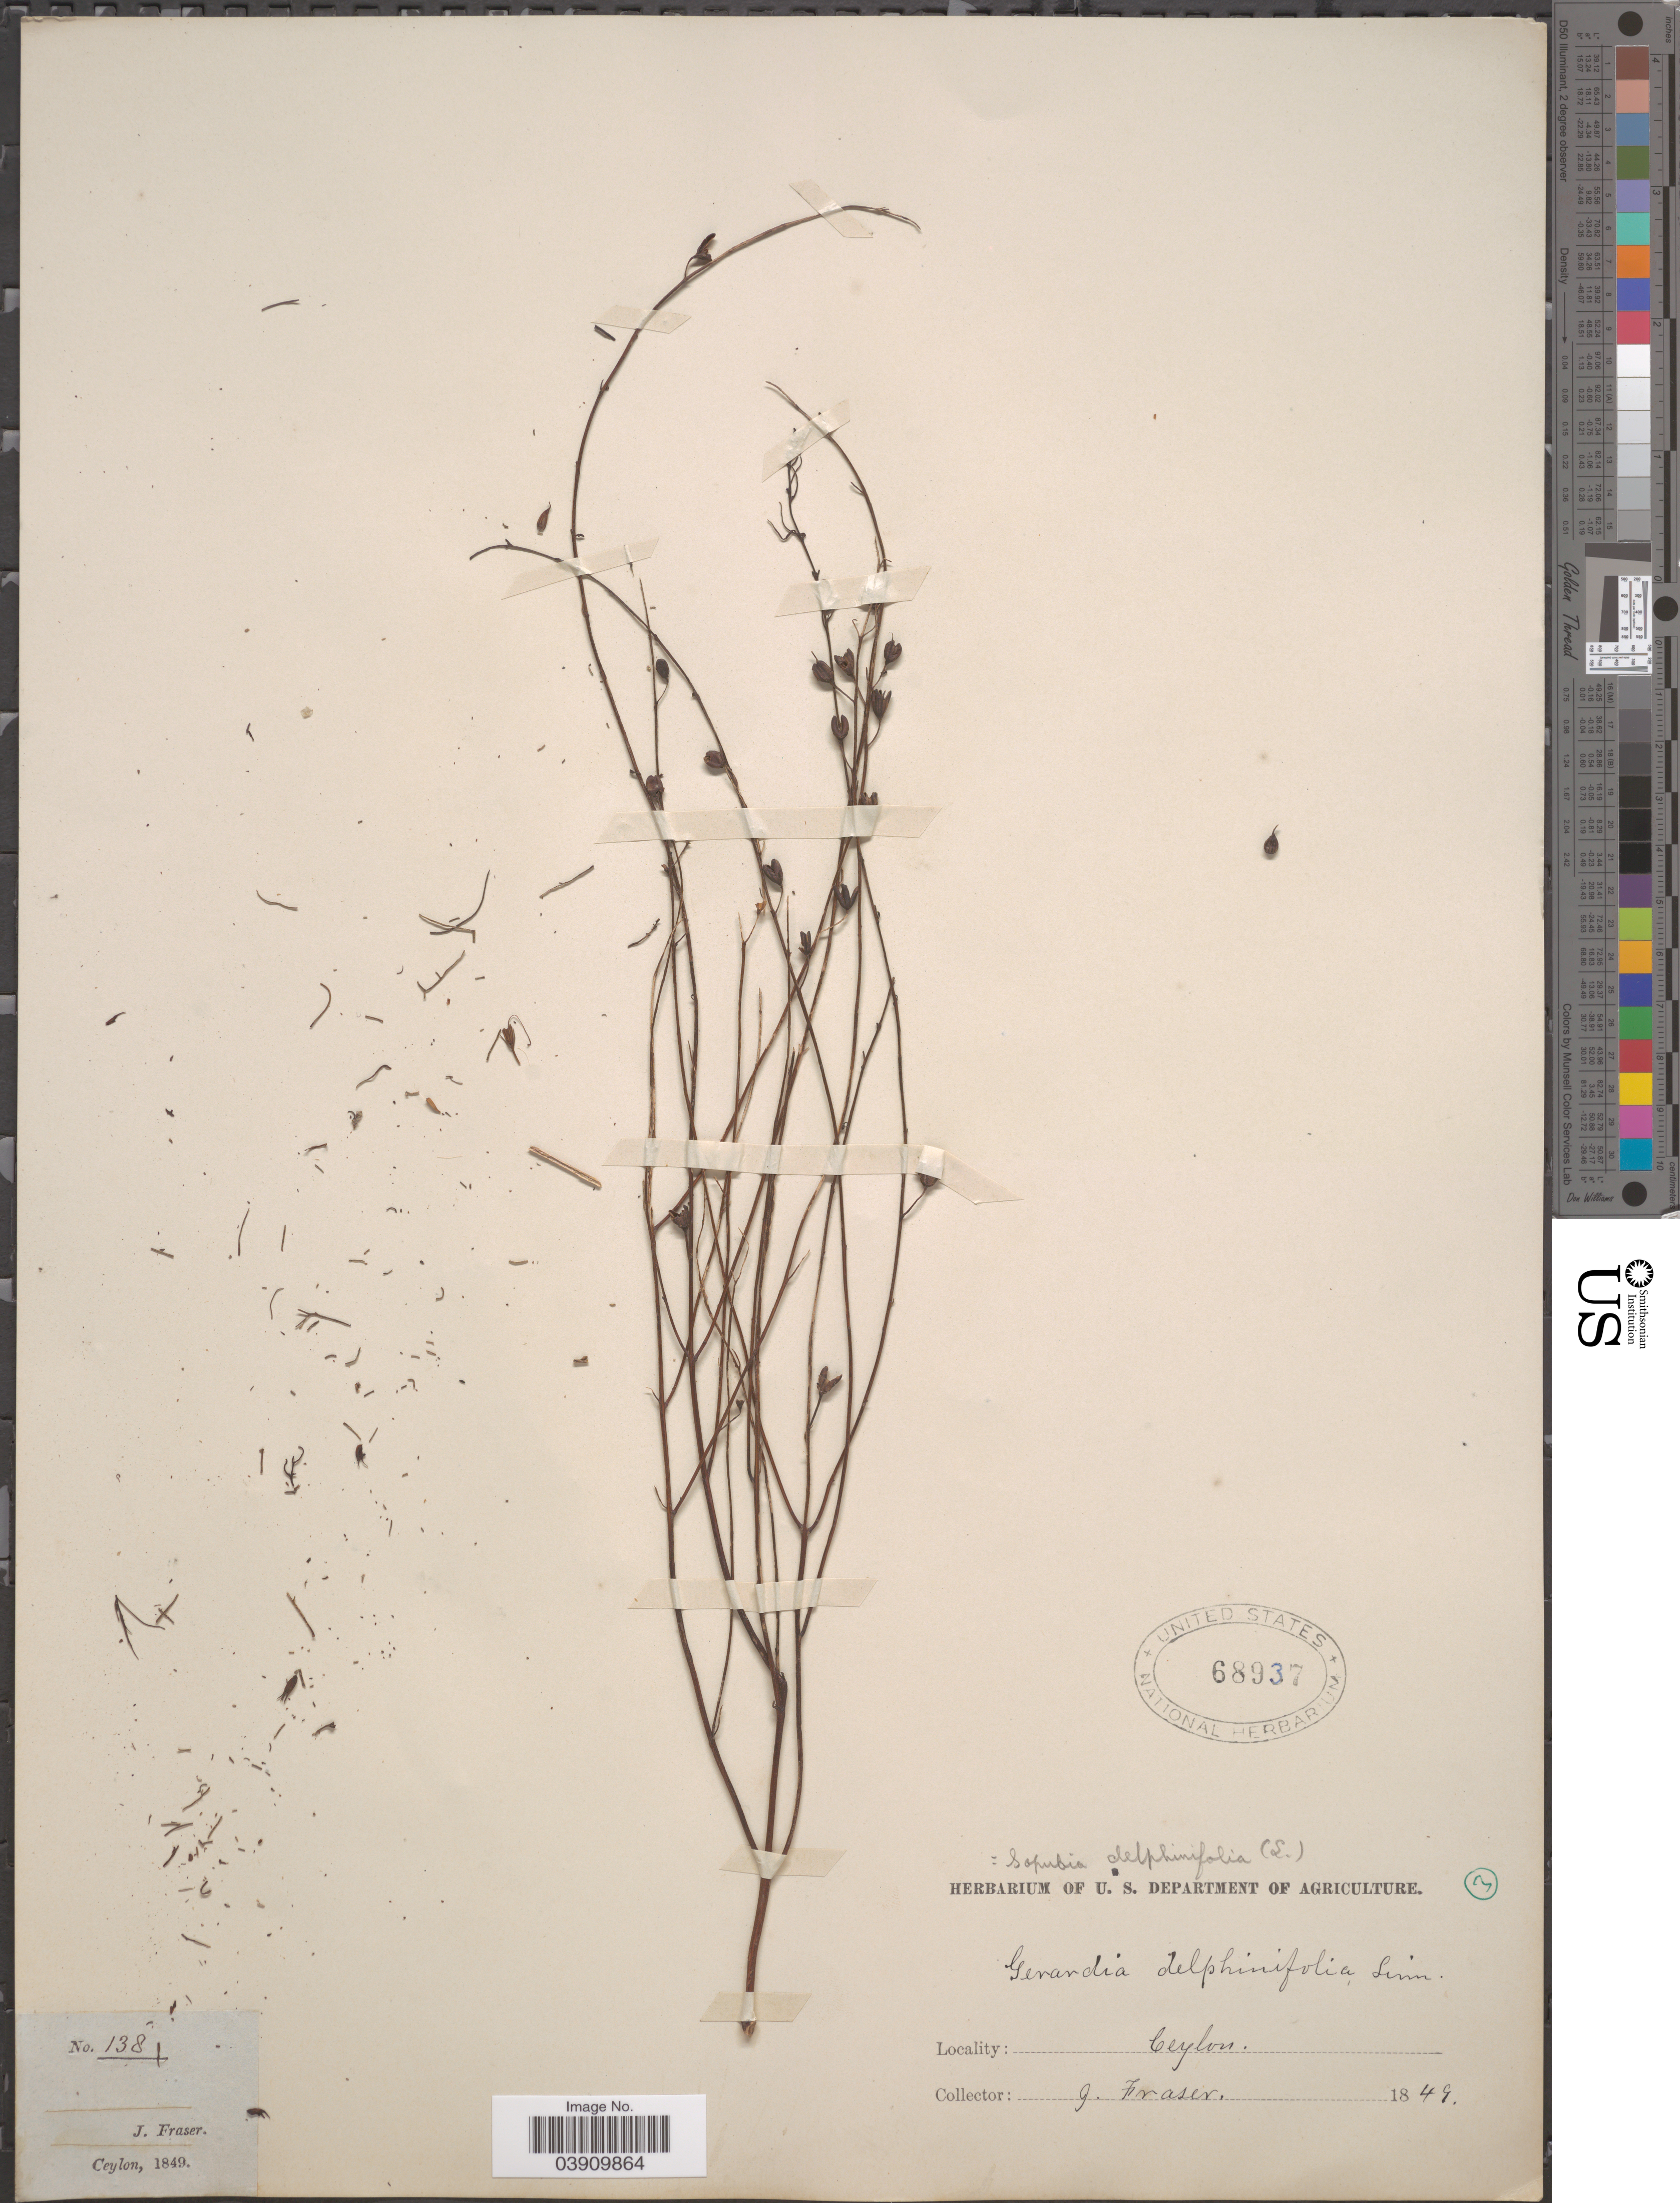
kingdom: Plantae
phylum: Tracheophyta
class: Magnoliopsida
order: Lamiales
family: Orobanchaceae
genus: Sopubia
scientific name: Sopubia delphinifolia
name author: G. Don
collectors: J. Fraser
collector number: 138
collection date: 1849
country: Sri Lanka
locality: Ceylon.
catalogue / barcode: US 68937